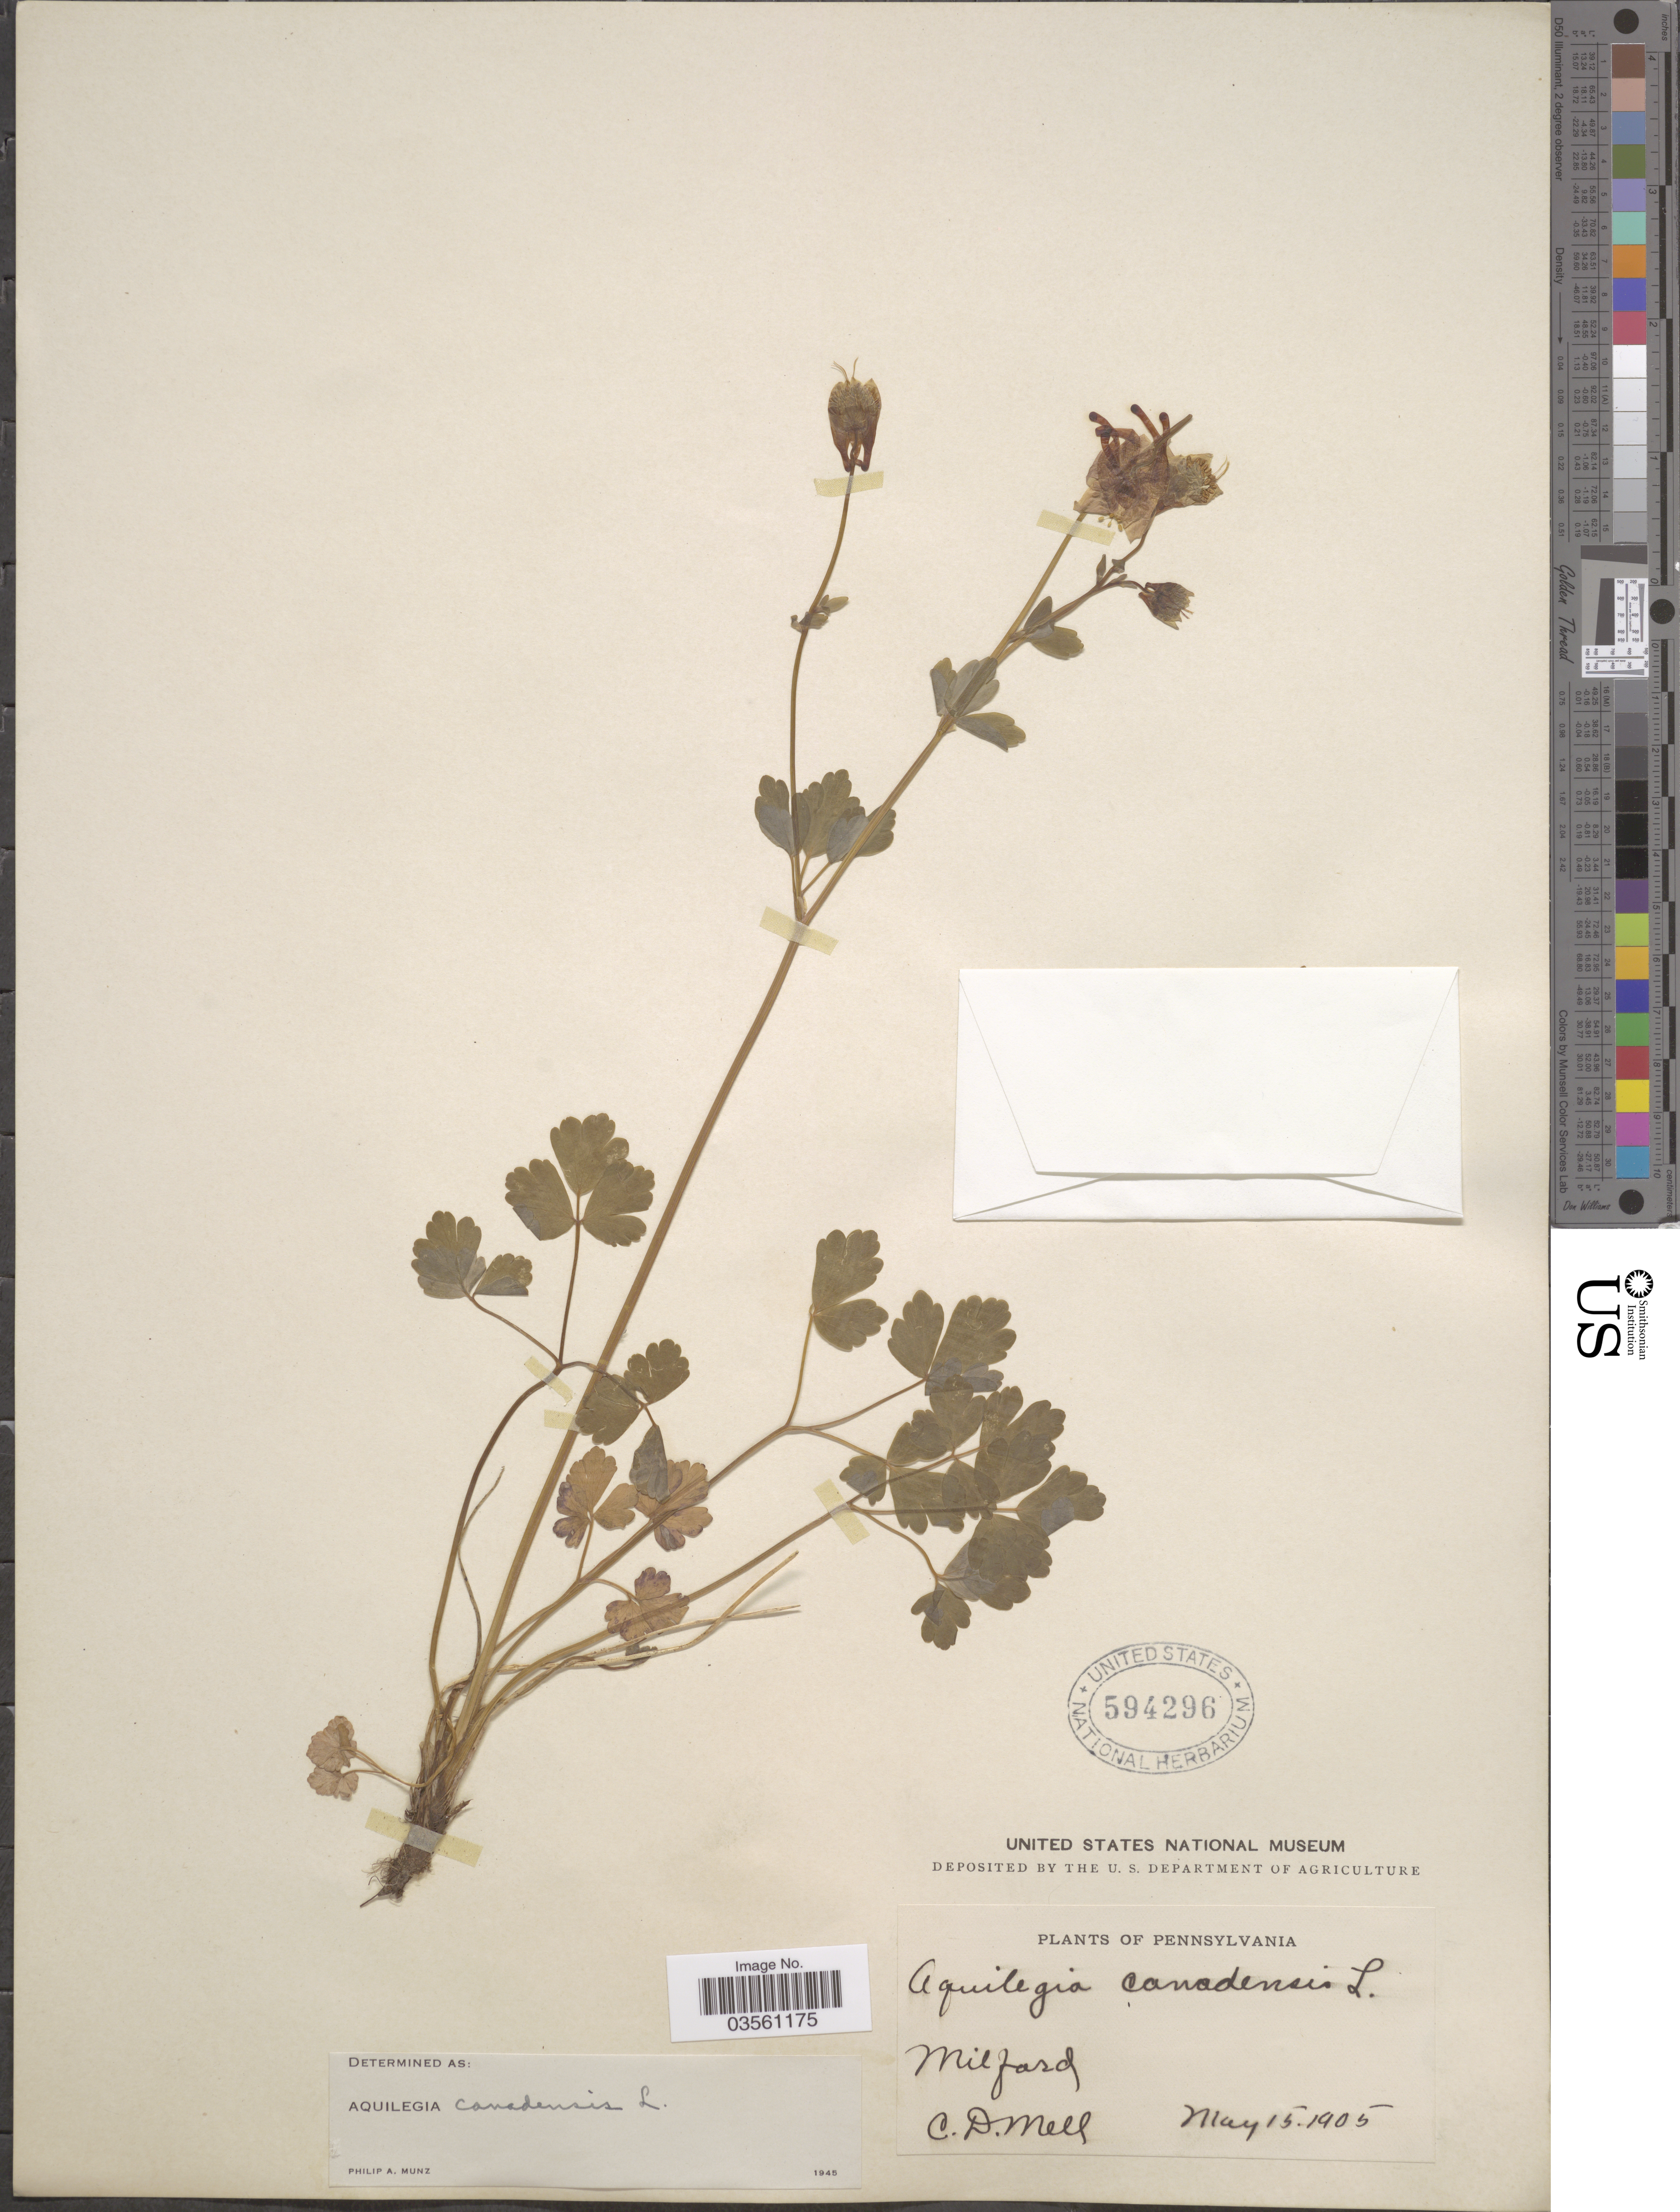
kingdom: Plantae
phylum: Tracheophyta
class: Magnoliopsida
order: Ranunculales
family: Ranunculaceae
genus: Aquilegia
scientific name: Aquilegia canadensis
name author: L.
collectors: C. D. Mell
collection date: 1905-05-15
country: United States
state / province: Pennsylvania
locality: Milford.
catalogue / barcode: US 594296